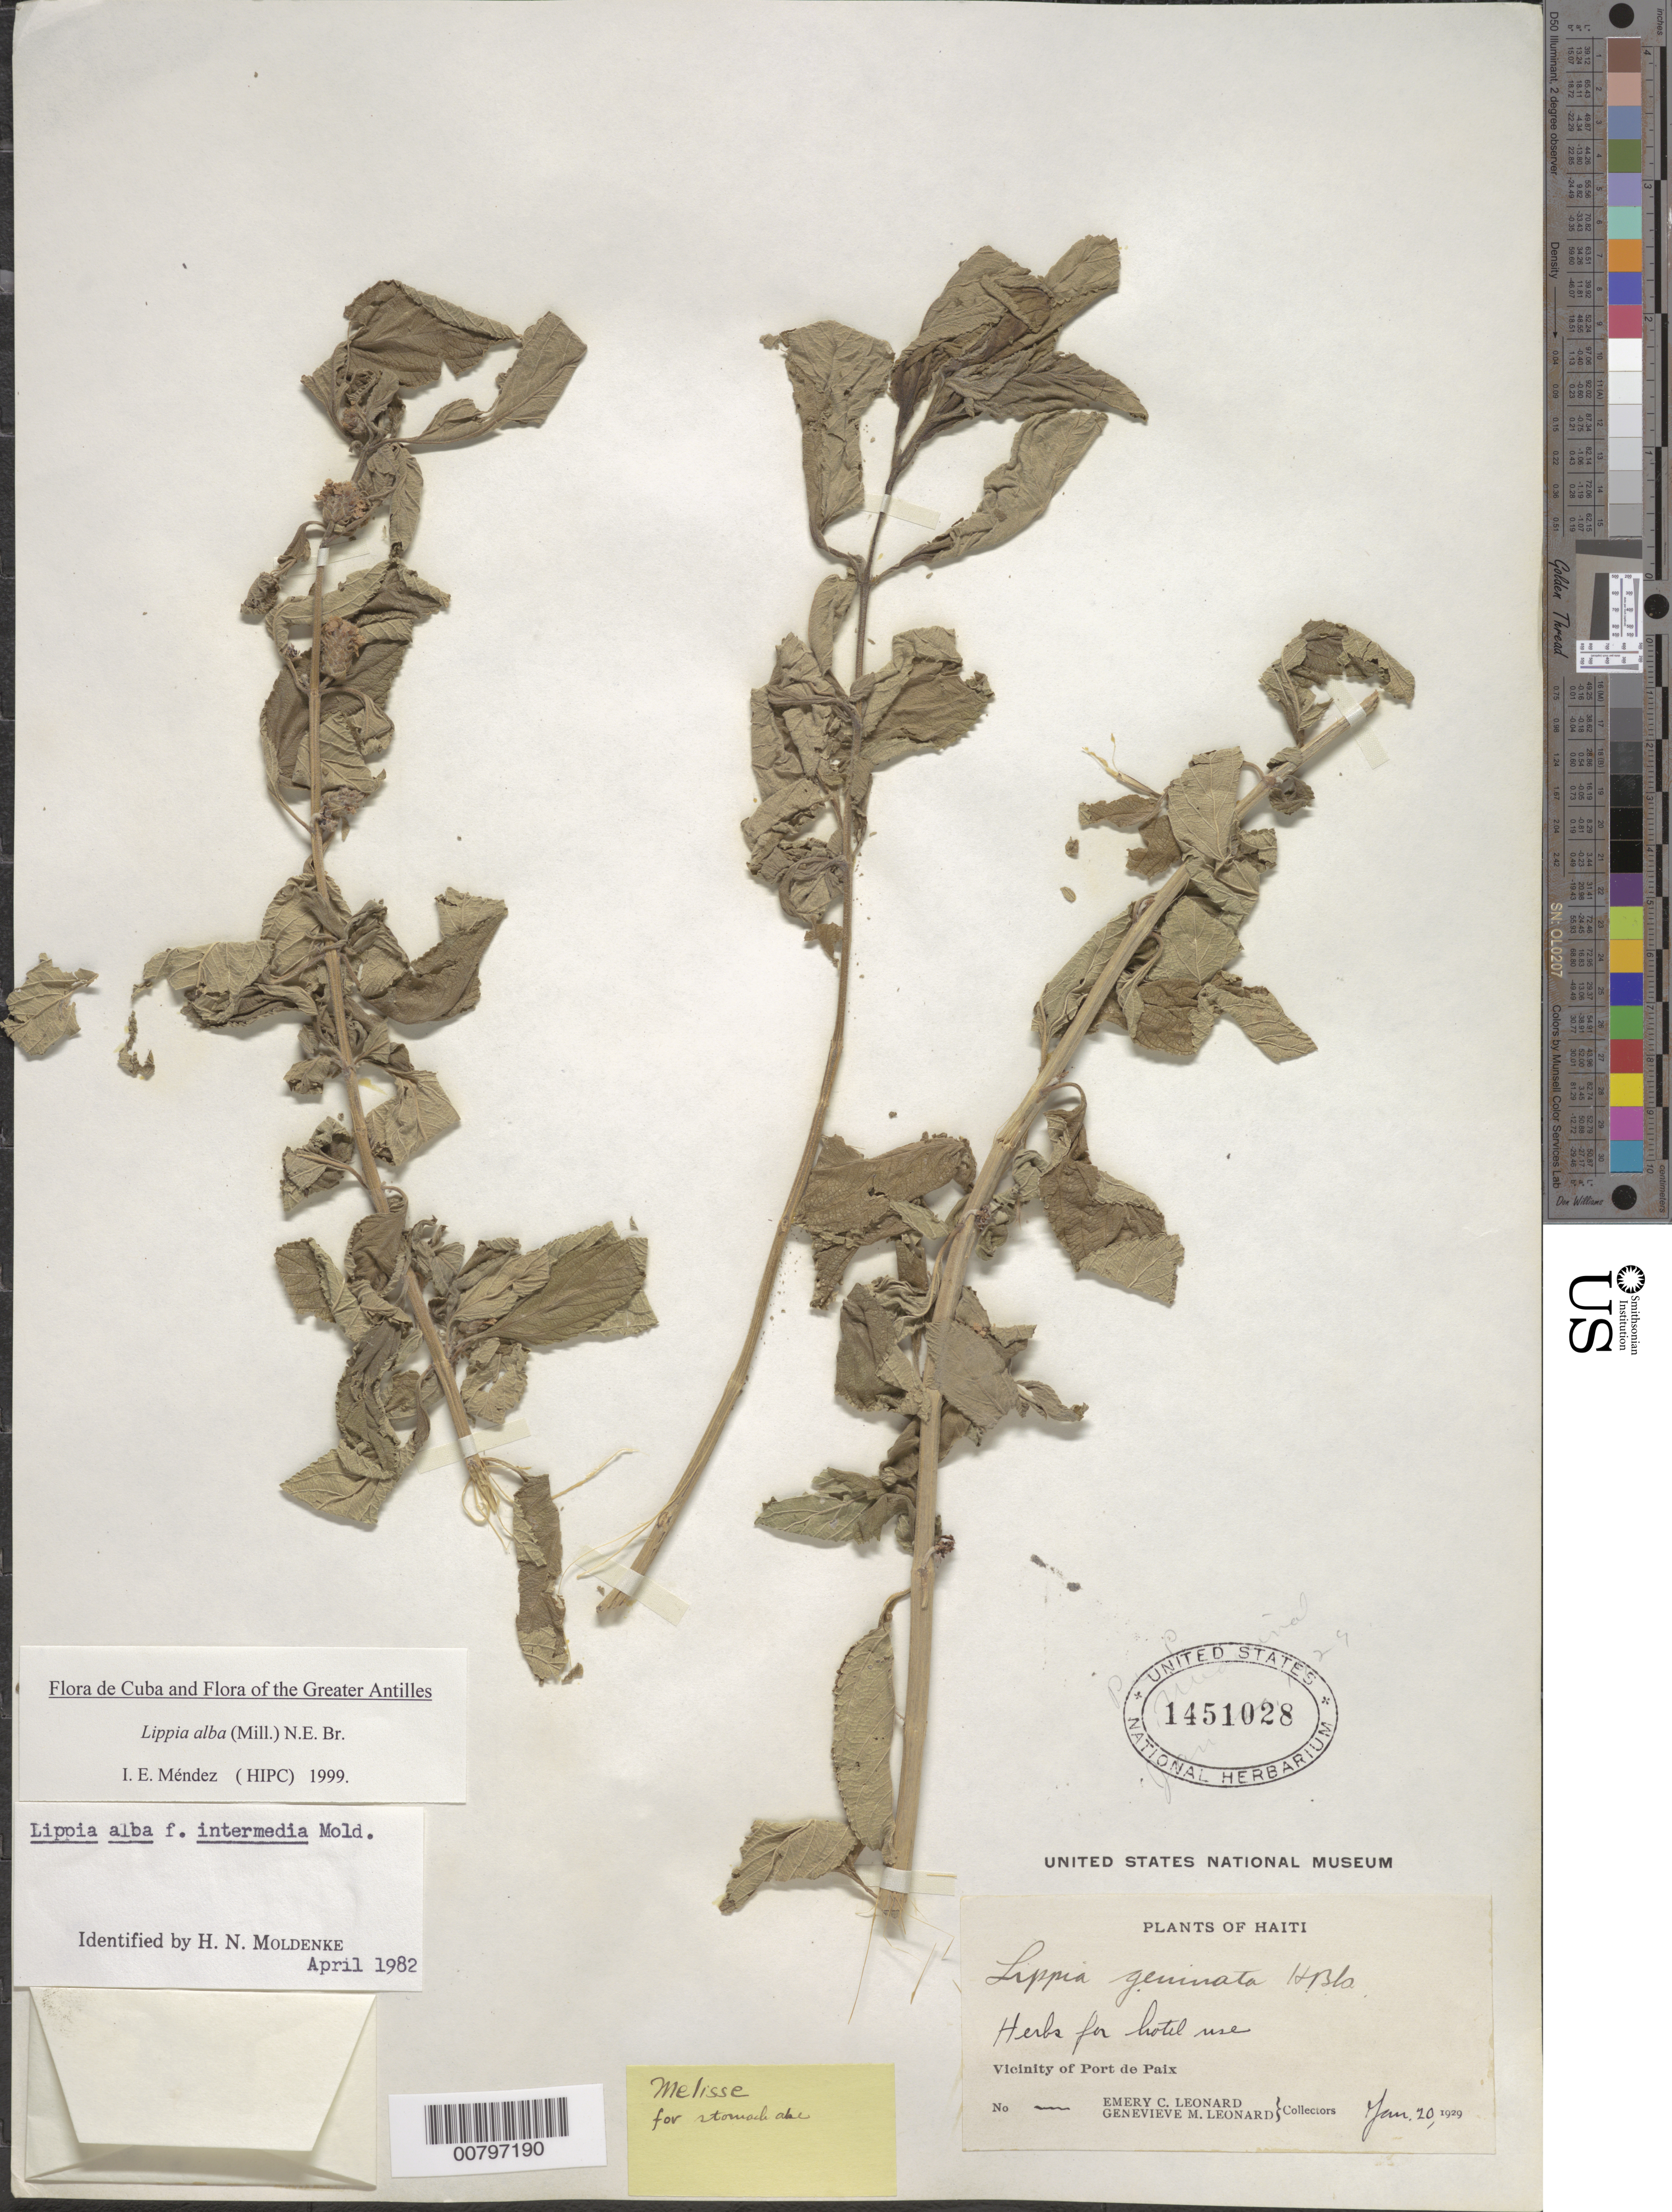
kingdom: Plantae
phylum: Tracheophyta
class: Magnoliopsida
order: Lamiales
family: Verbenaceae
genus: Lippia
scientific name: Lippia alba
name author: (Mill.) N.E. Br. ex Britton & P. Wilson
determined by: Méndez, Isidro E., (HIPC)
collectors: E. C. Leonard & G. M. Leonard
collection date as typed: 20 Jan 1929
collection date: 1929-01-20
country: Haiti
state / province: Nord-Ouest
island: Hispaniola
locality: Vicinity of Port de Paix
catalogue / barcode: US 1451028